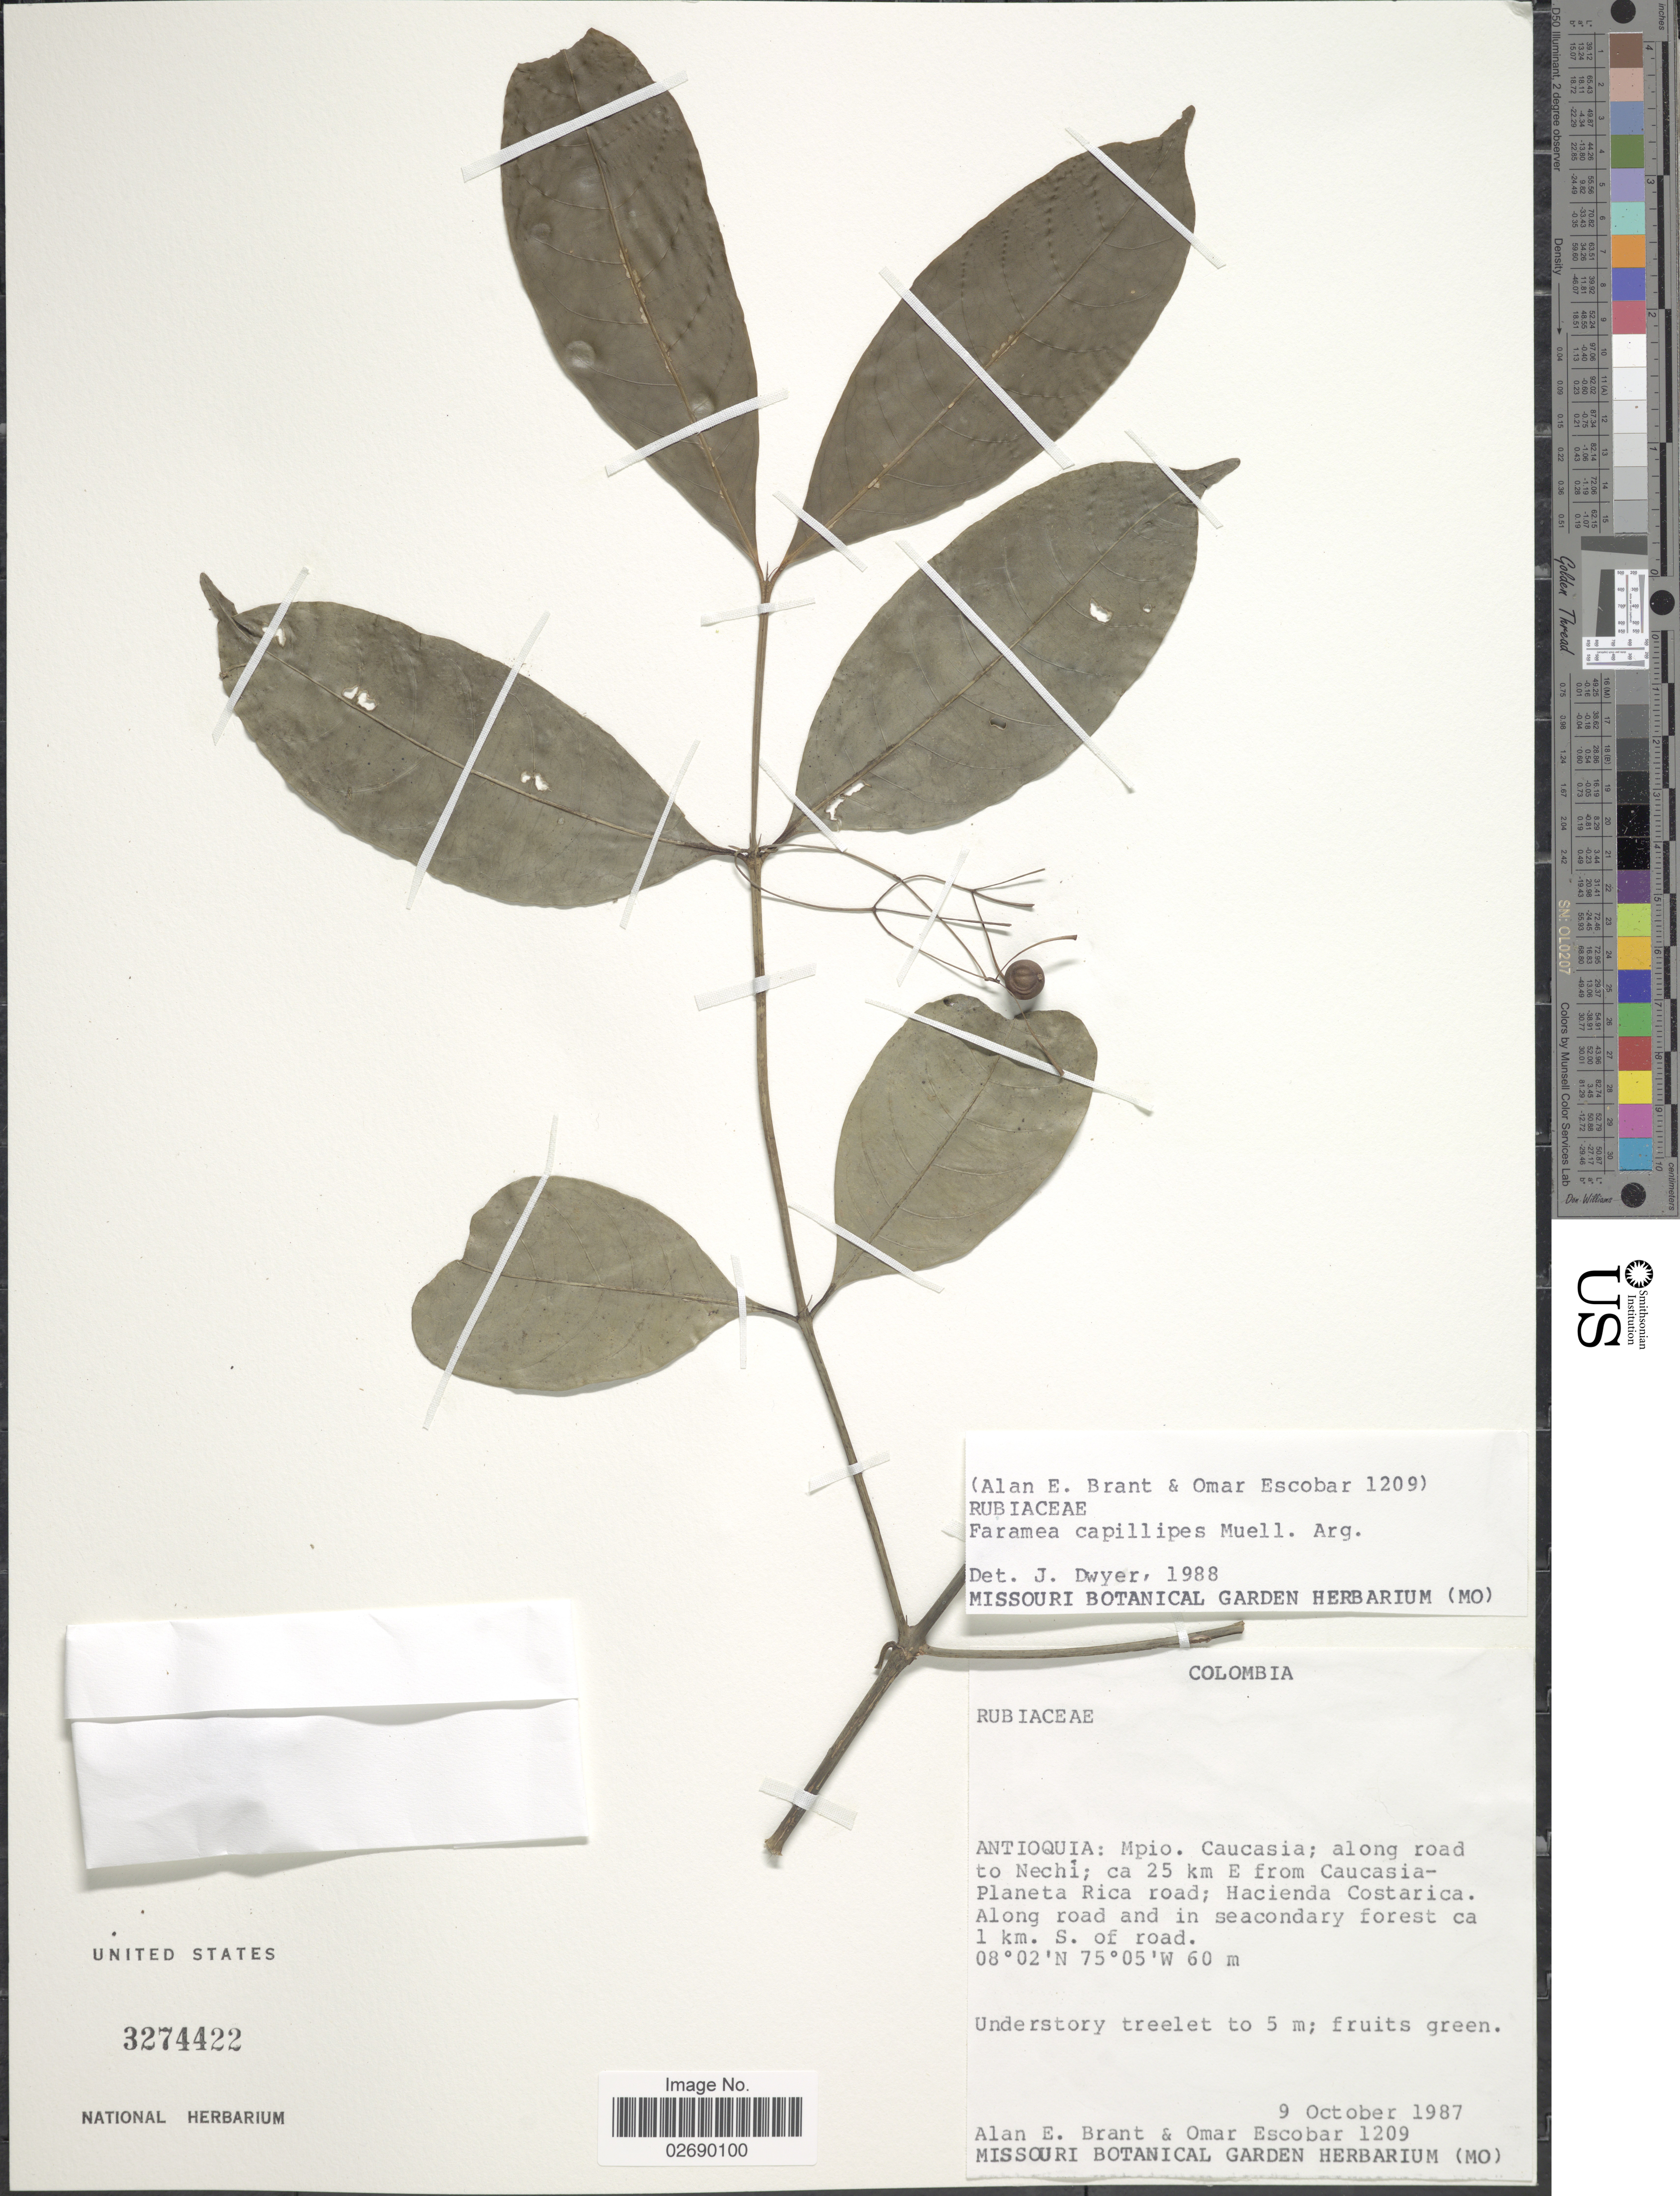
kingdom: Plantae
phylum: Tracheophyta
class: Magnoliopsida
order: Gentianales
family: Rubiaceae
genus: Faramea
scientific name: Faramea capillipes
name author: Müll. Arg.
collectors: A. Brant & O. D. Escobar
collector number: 1209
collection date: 1987-10-09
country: Colombia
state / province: Antioquia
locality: Mpio. Caucasia; along road to Nechi; ca 25 km E from Caucasia-Planeta Rica Road. Hacienda Costarica. Along road, ca. 1 km S of road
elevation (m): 60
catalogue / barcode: US 3274422